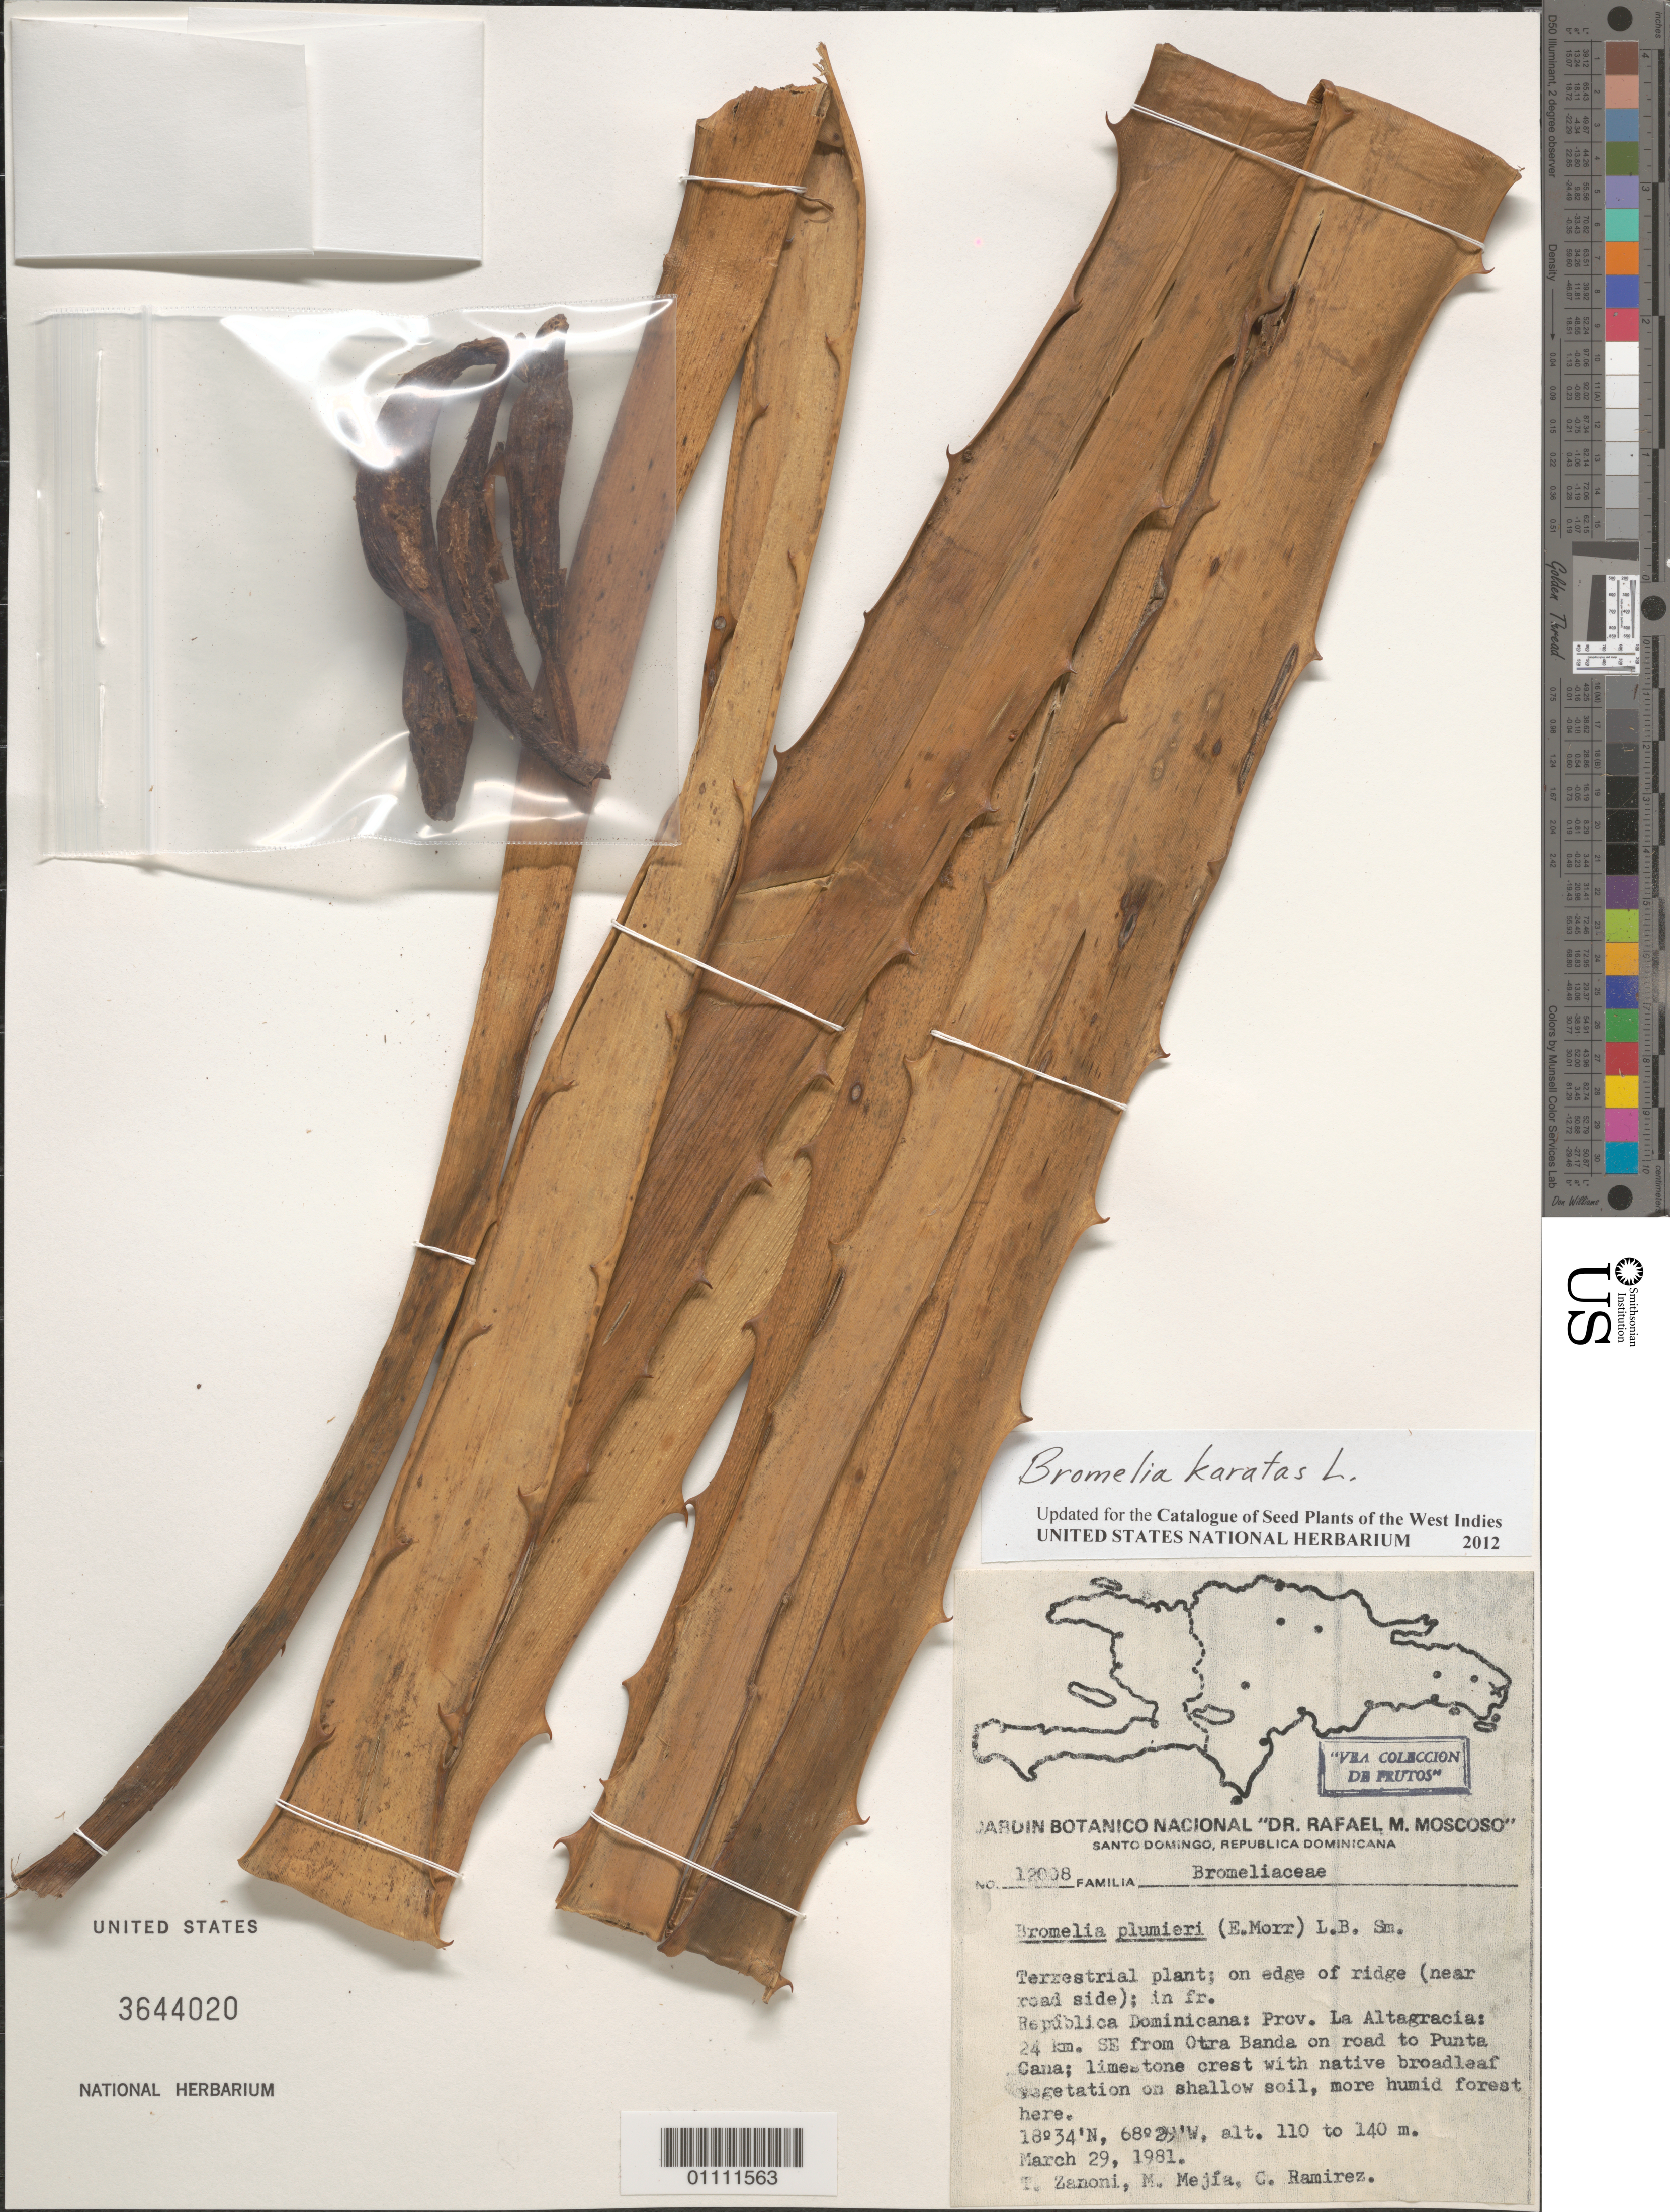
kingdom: Plantae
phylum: Tracheophyta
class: Liliopsida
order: Poales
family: Bromeliaceae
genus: Bromelia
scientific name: Bromelia karatas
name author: L.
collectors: T. A. Zanoni, M. Mejia & C. Ramirez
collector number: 12008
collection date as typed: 29 Mar 1981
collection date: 1981-03-29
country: Dominican Republic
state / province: La Altagracia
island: Hispaniola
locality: Otra Banda, 24 km SE from, on road to Punta Cana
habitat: Limestone crest with native broadleaf vegetation on shallow soil, more humid forest here; on edge of ridge (near roadside)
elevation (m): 110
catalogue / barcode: US 3644020